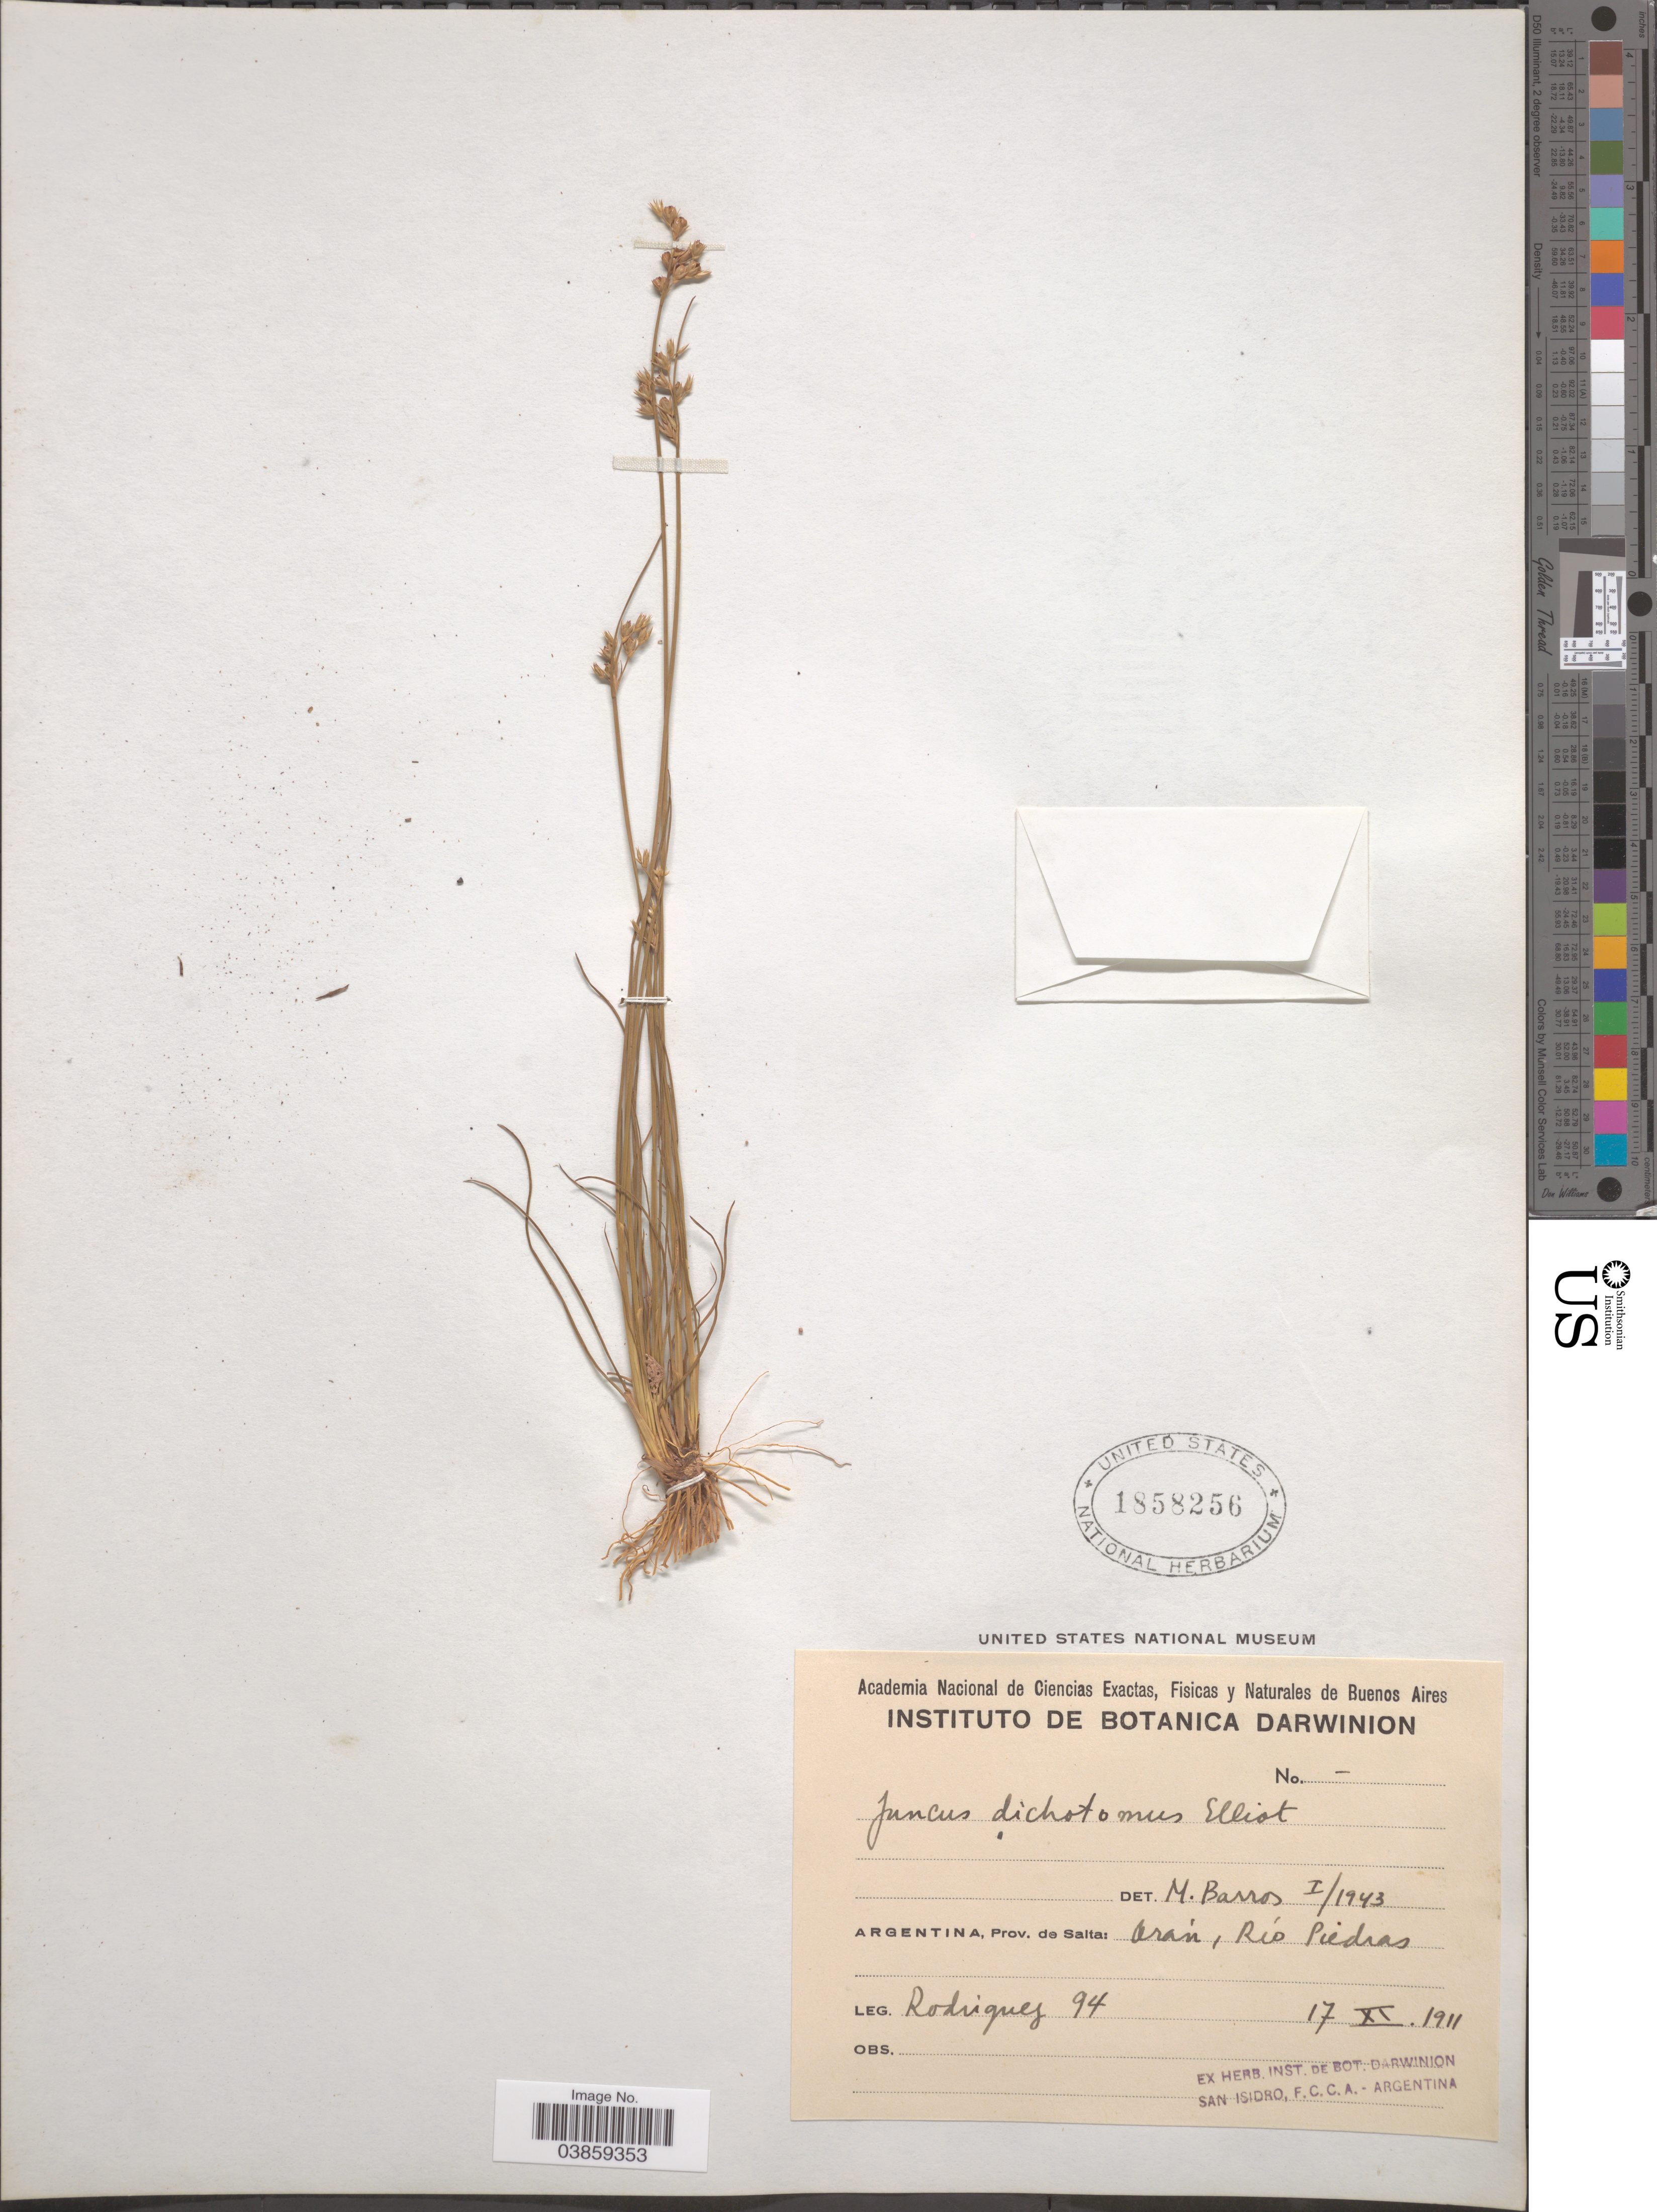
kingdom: Plantae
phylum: Tracheophyta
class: Liliopsida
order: Poales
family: Juncaceae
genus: Juncus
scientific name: Juncus dichotomus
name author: Elliott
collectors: Rodriguez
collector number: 94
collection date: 1911-11-17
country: Argentina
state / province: Salta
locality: Orán, Río Piedras.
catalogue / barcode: US 1858256